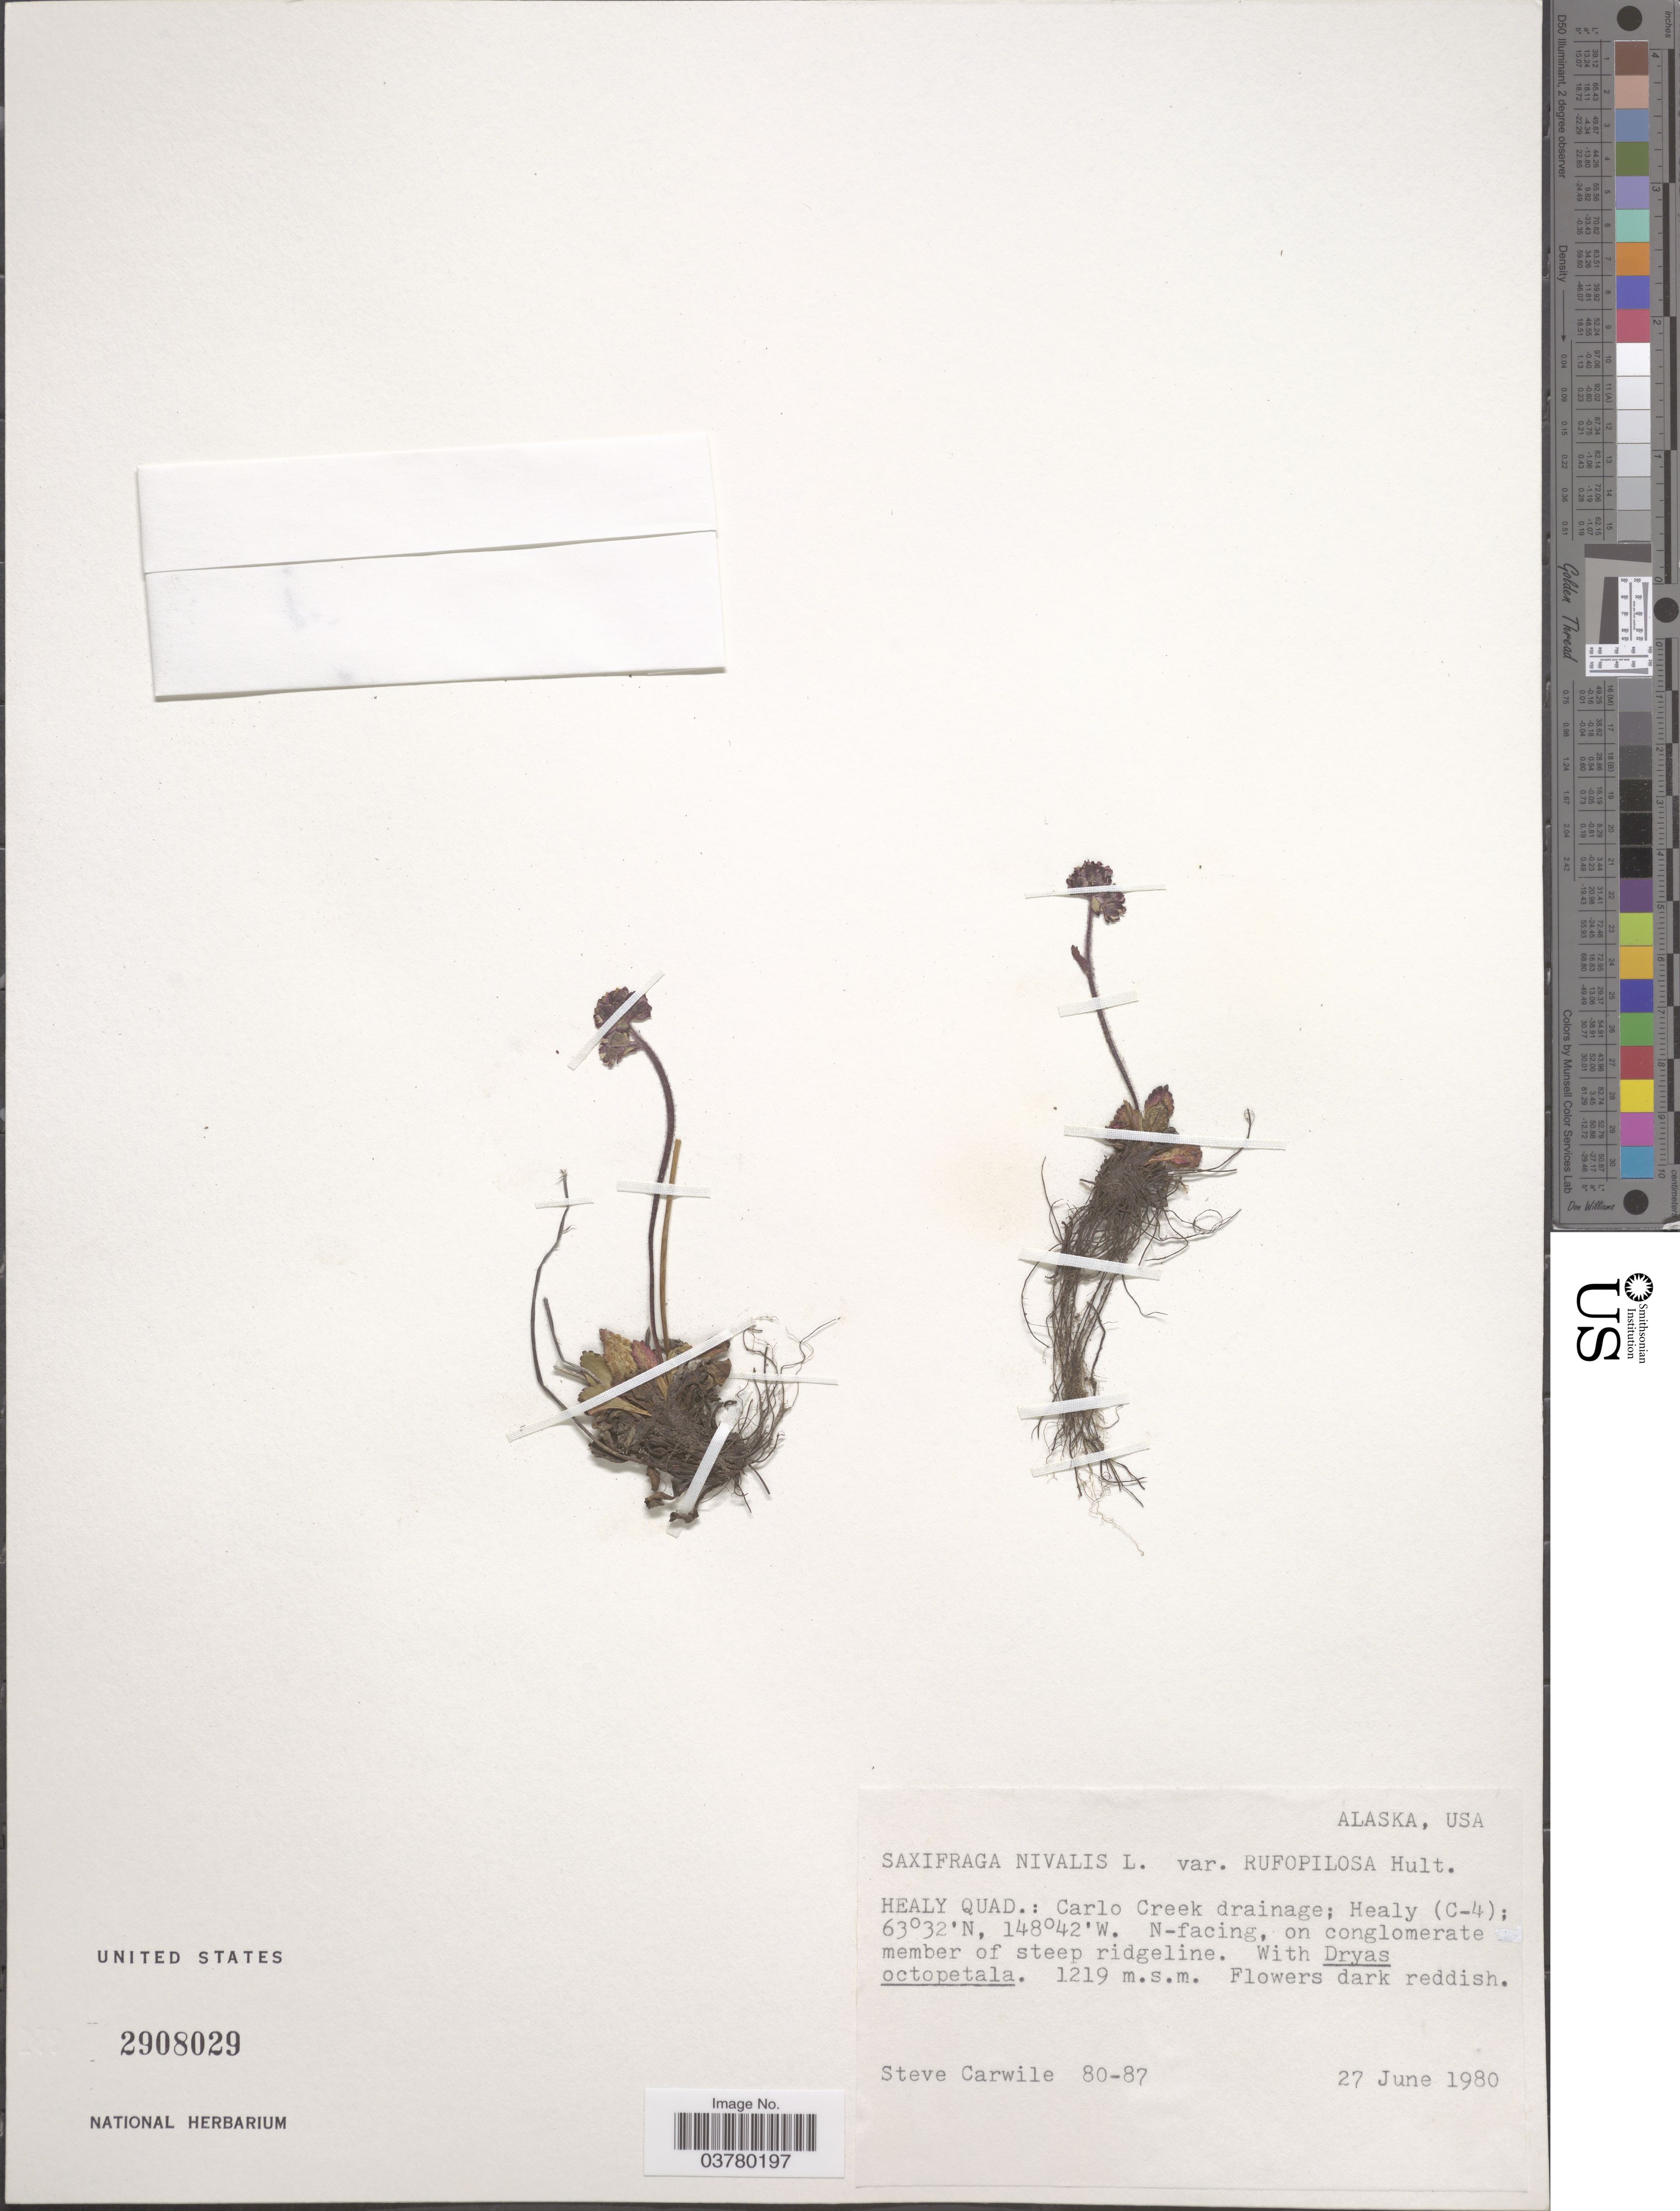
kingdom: Plantae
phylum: Tracheophyta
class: Magnoliopsida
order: Saxifragales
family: Saxifragaceae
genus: Micranthes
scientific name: Micranthes rufopilosa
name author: (Hultén) D.F. Murray & Elven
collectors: S. Carwile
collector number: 80-87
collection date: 1980-06-27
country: United States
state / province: Alaska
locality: Healy Quad.: Carlo Creek drainage; Healy (C-4).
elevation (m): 1219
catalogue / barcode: US 2908029